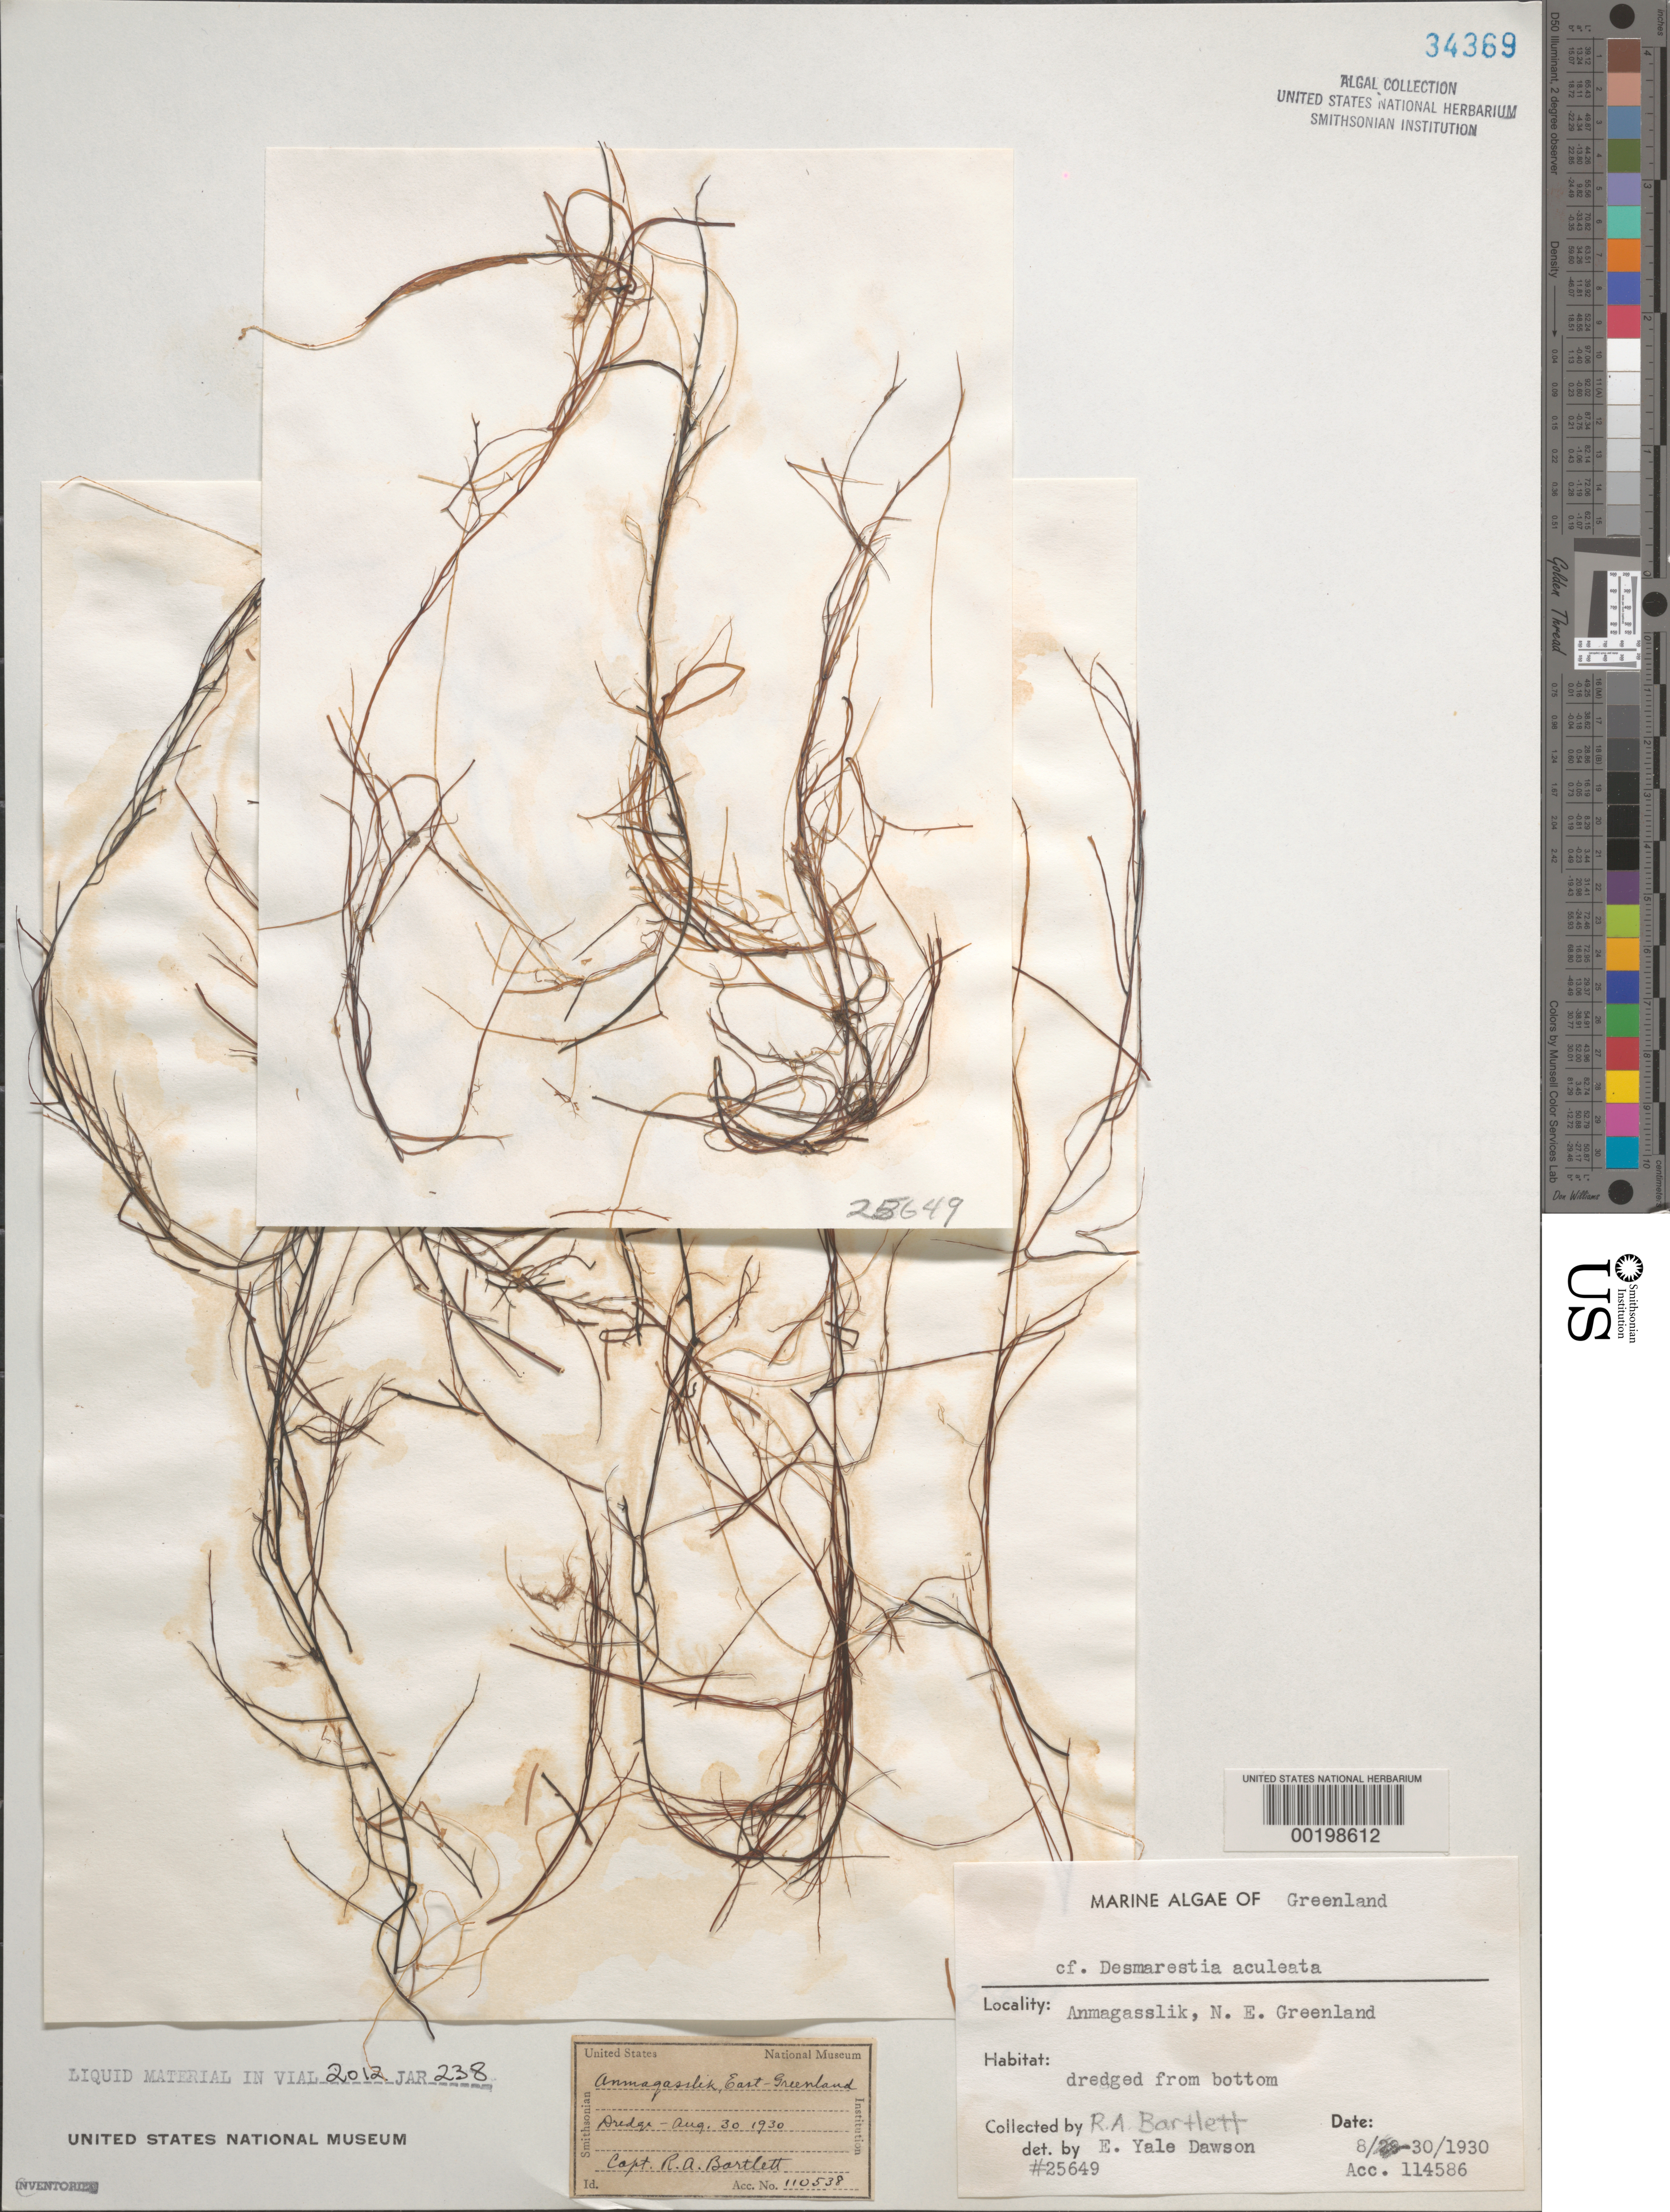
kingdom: Chromista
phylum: Ochrophyta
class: Phaeophyceae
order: Desmarestiales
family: Desmarestiaceae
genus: Desmarestia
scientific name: Desmarestia aculeata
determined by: Dawson, E. Y.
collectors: R. A. Bartlett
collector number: EYD 25649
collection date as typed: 30 Aug 1930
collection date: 1930-08-30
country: Greenland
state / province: Ostgronland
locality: Angmagssalik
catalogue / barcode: US 34369